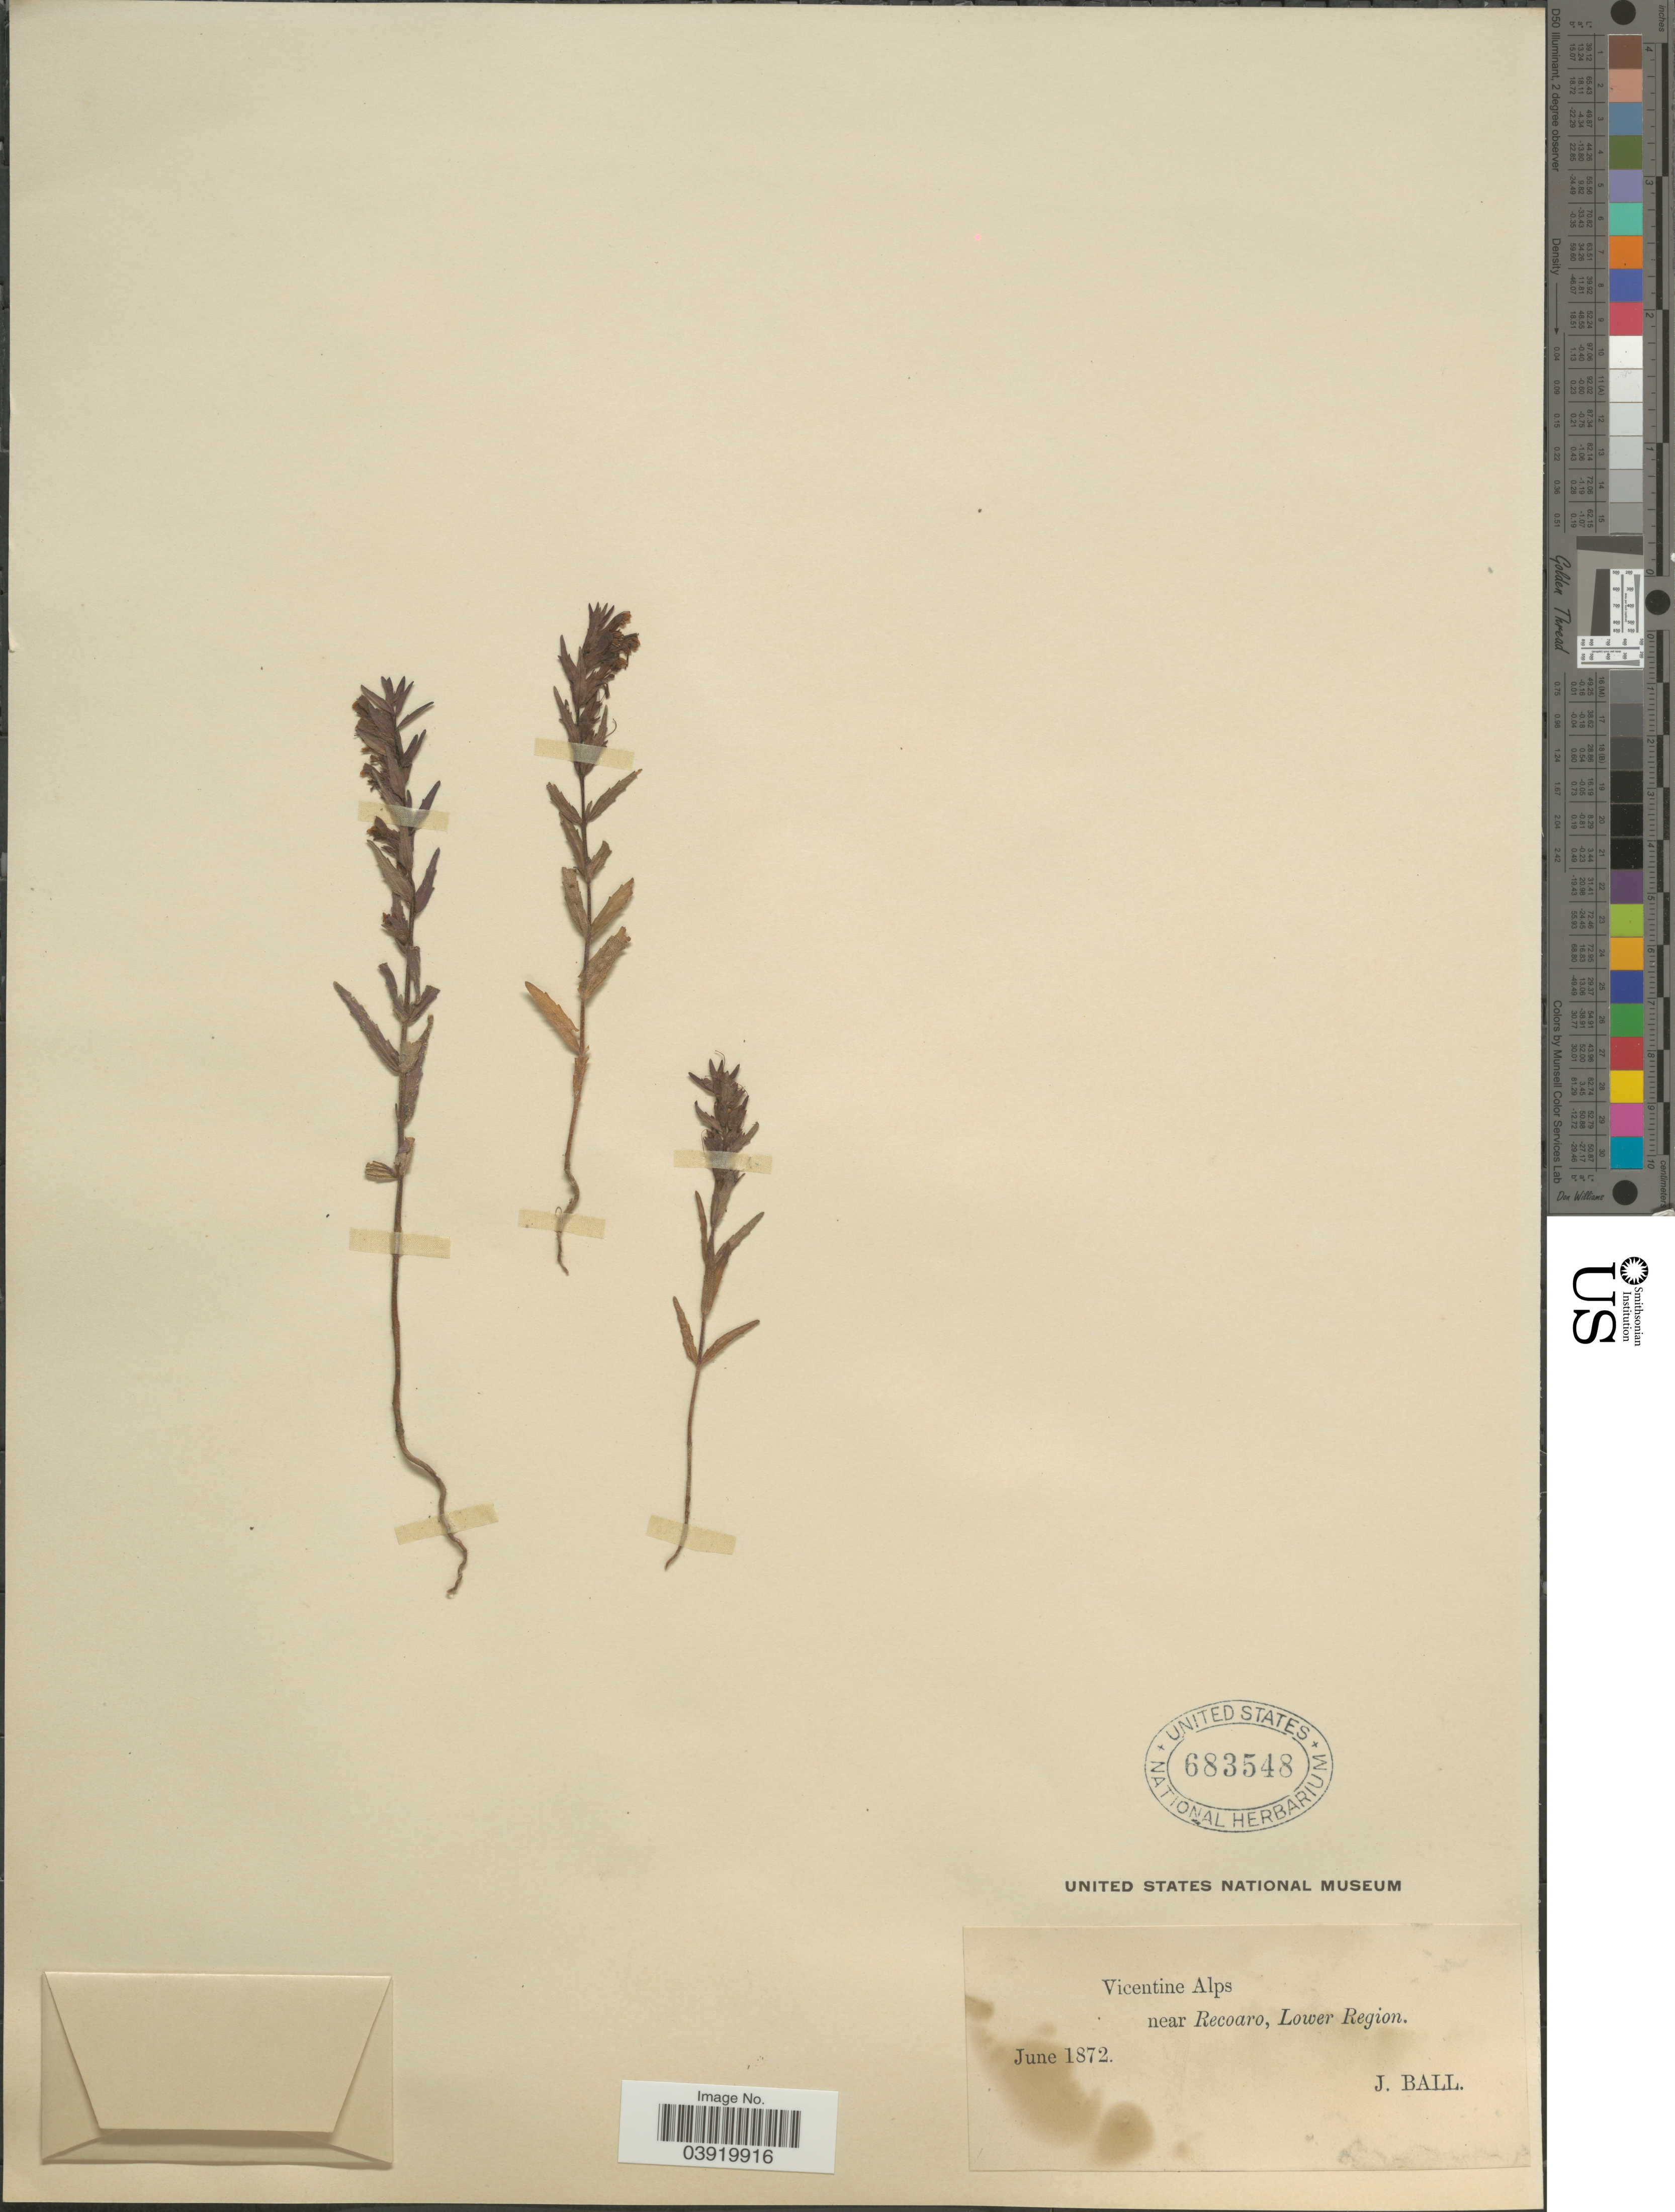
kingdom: Plantae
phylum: Tracheophyta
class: Magnoliopsida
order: Lamiales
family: Orobanchaceae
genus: Odontites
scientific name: Odontites sp.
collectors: J. Ball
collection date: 1872-06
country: Italy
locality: Vicentine Alps near Recoaro, Lower Region.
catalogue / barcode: US 683548